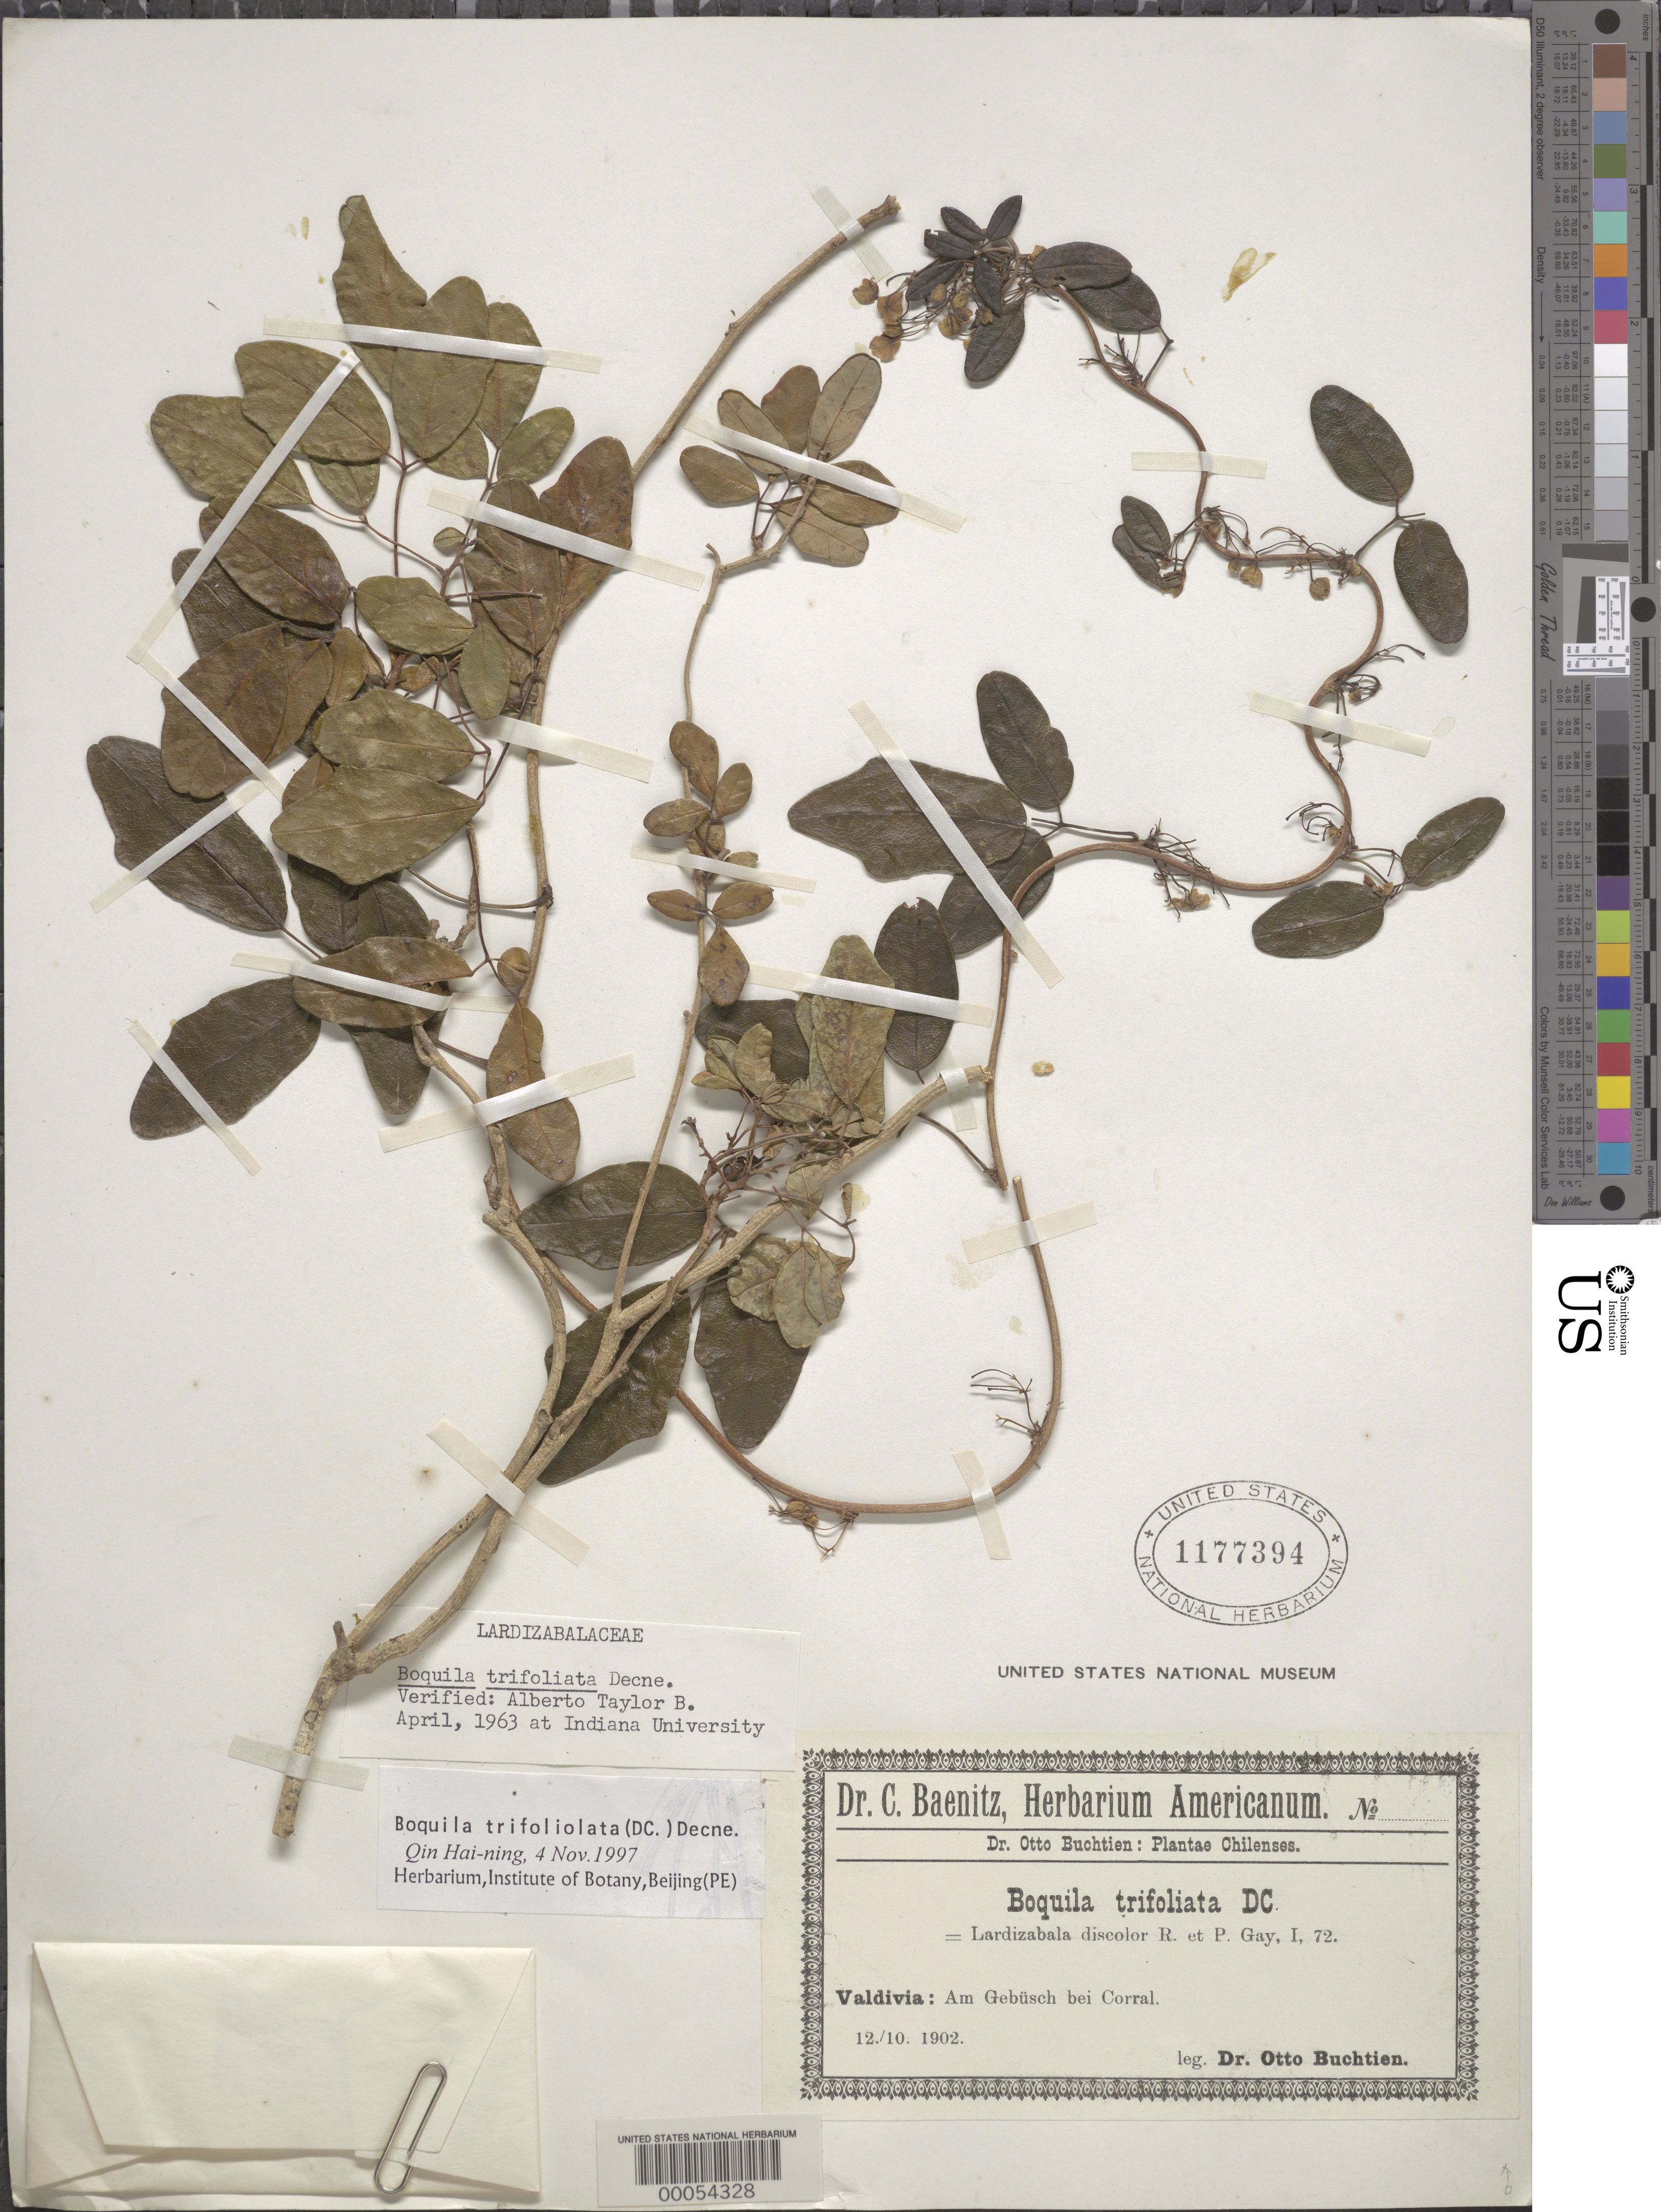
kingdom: Plantae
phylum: Tracheophyta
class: Magnoliopsida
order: Ranunculales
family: Lardizabalaceae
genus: Boquila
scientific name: Boquila trifoliolata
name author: (DC.) Decne.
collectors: O. Buchtien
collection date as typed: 12 Oct 1902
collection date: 1902-10-12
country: Chile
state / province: Los Lagos (X)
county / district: Valdivia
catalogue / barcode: US 1177394